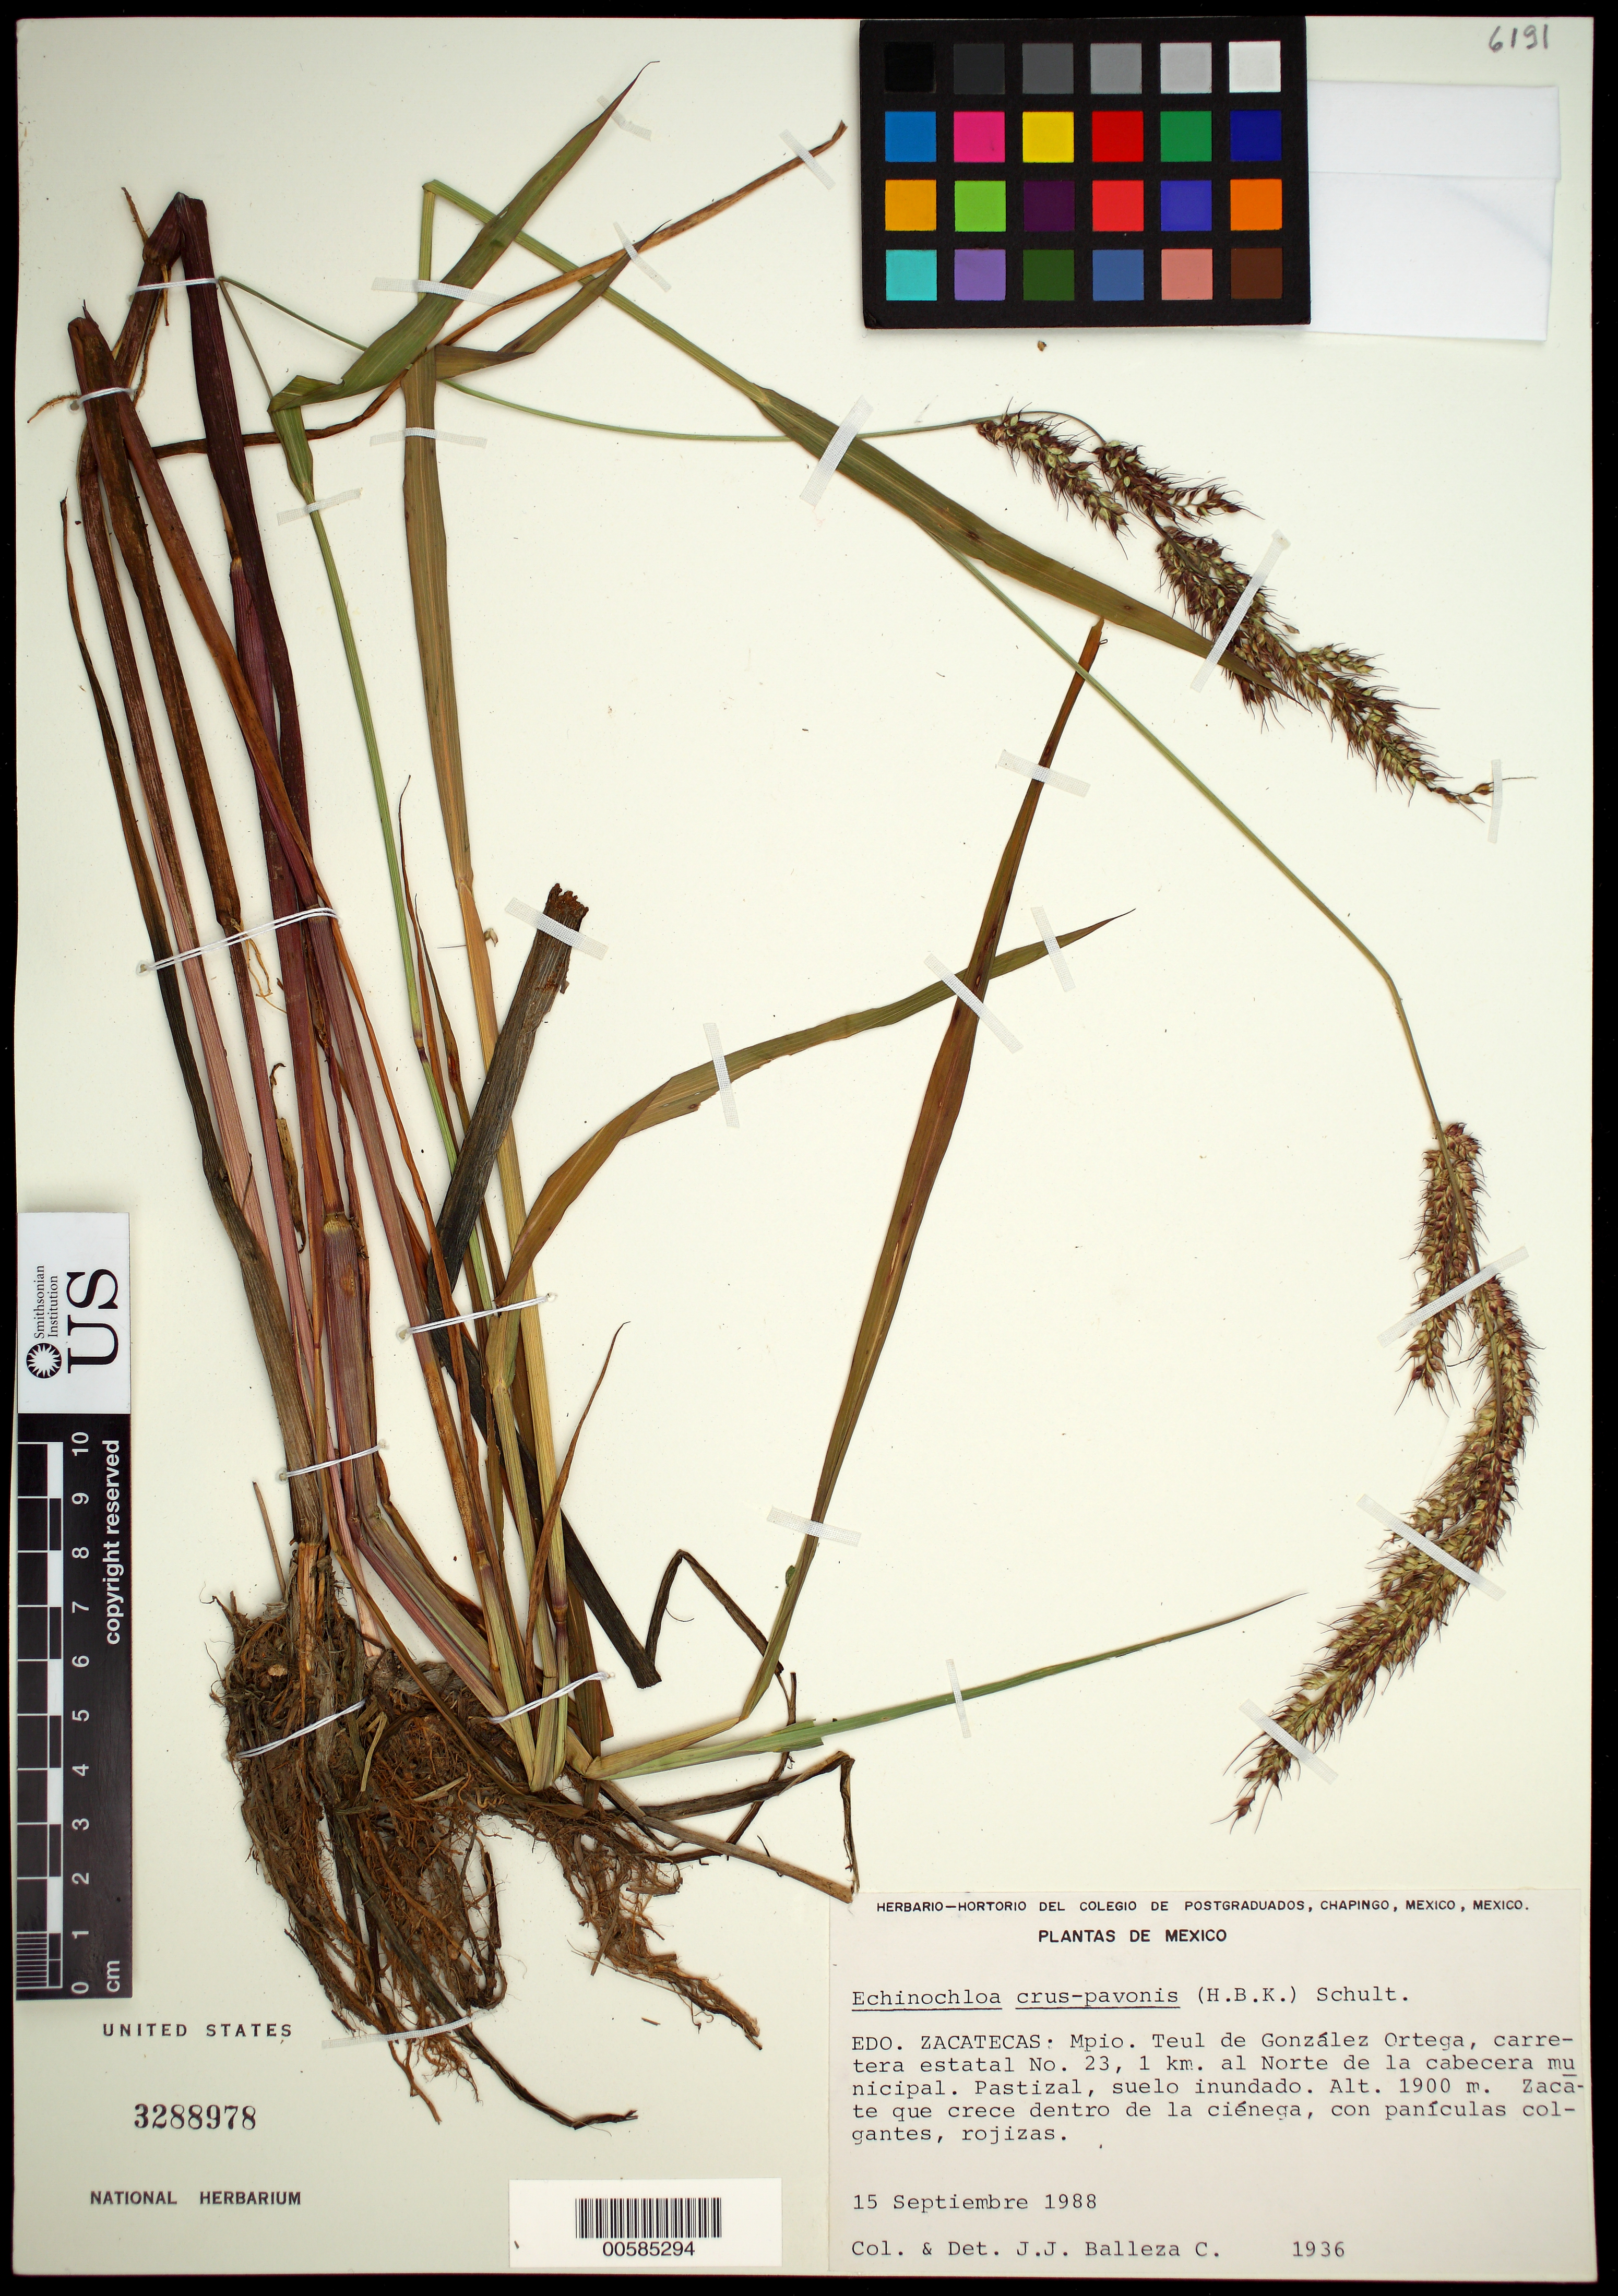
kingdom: Plantae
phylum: Tracheophyta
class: Liliopsida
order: Poales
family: Poaceae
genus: Echinochloa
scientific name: Echinochloa crus-pavonis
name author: (Kunth) Schult.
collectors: J. J. Balleza C.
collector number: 1936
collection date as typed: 15 Sep 1988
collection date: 1988-09-15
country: Mexico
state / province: Zacatecas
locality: Mpio Teul de Gonzßlez Ortega, carretera estatal No. 23, 1 km a Norte de la cabecera municipal.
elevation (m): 1900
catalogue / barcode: US 3288978